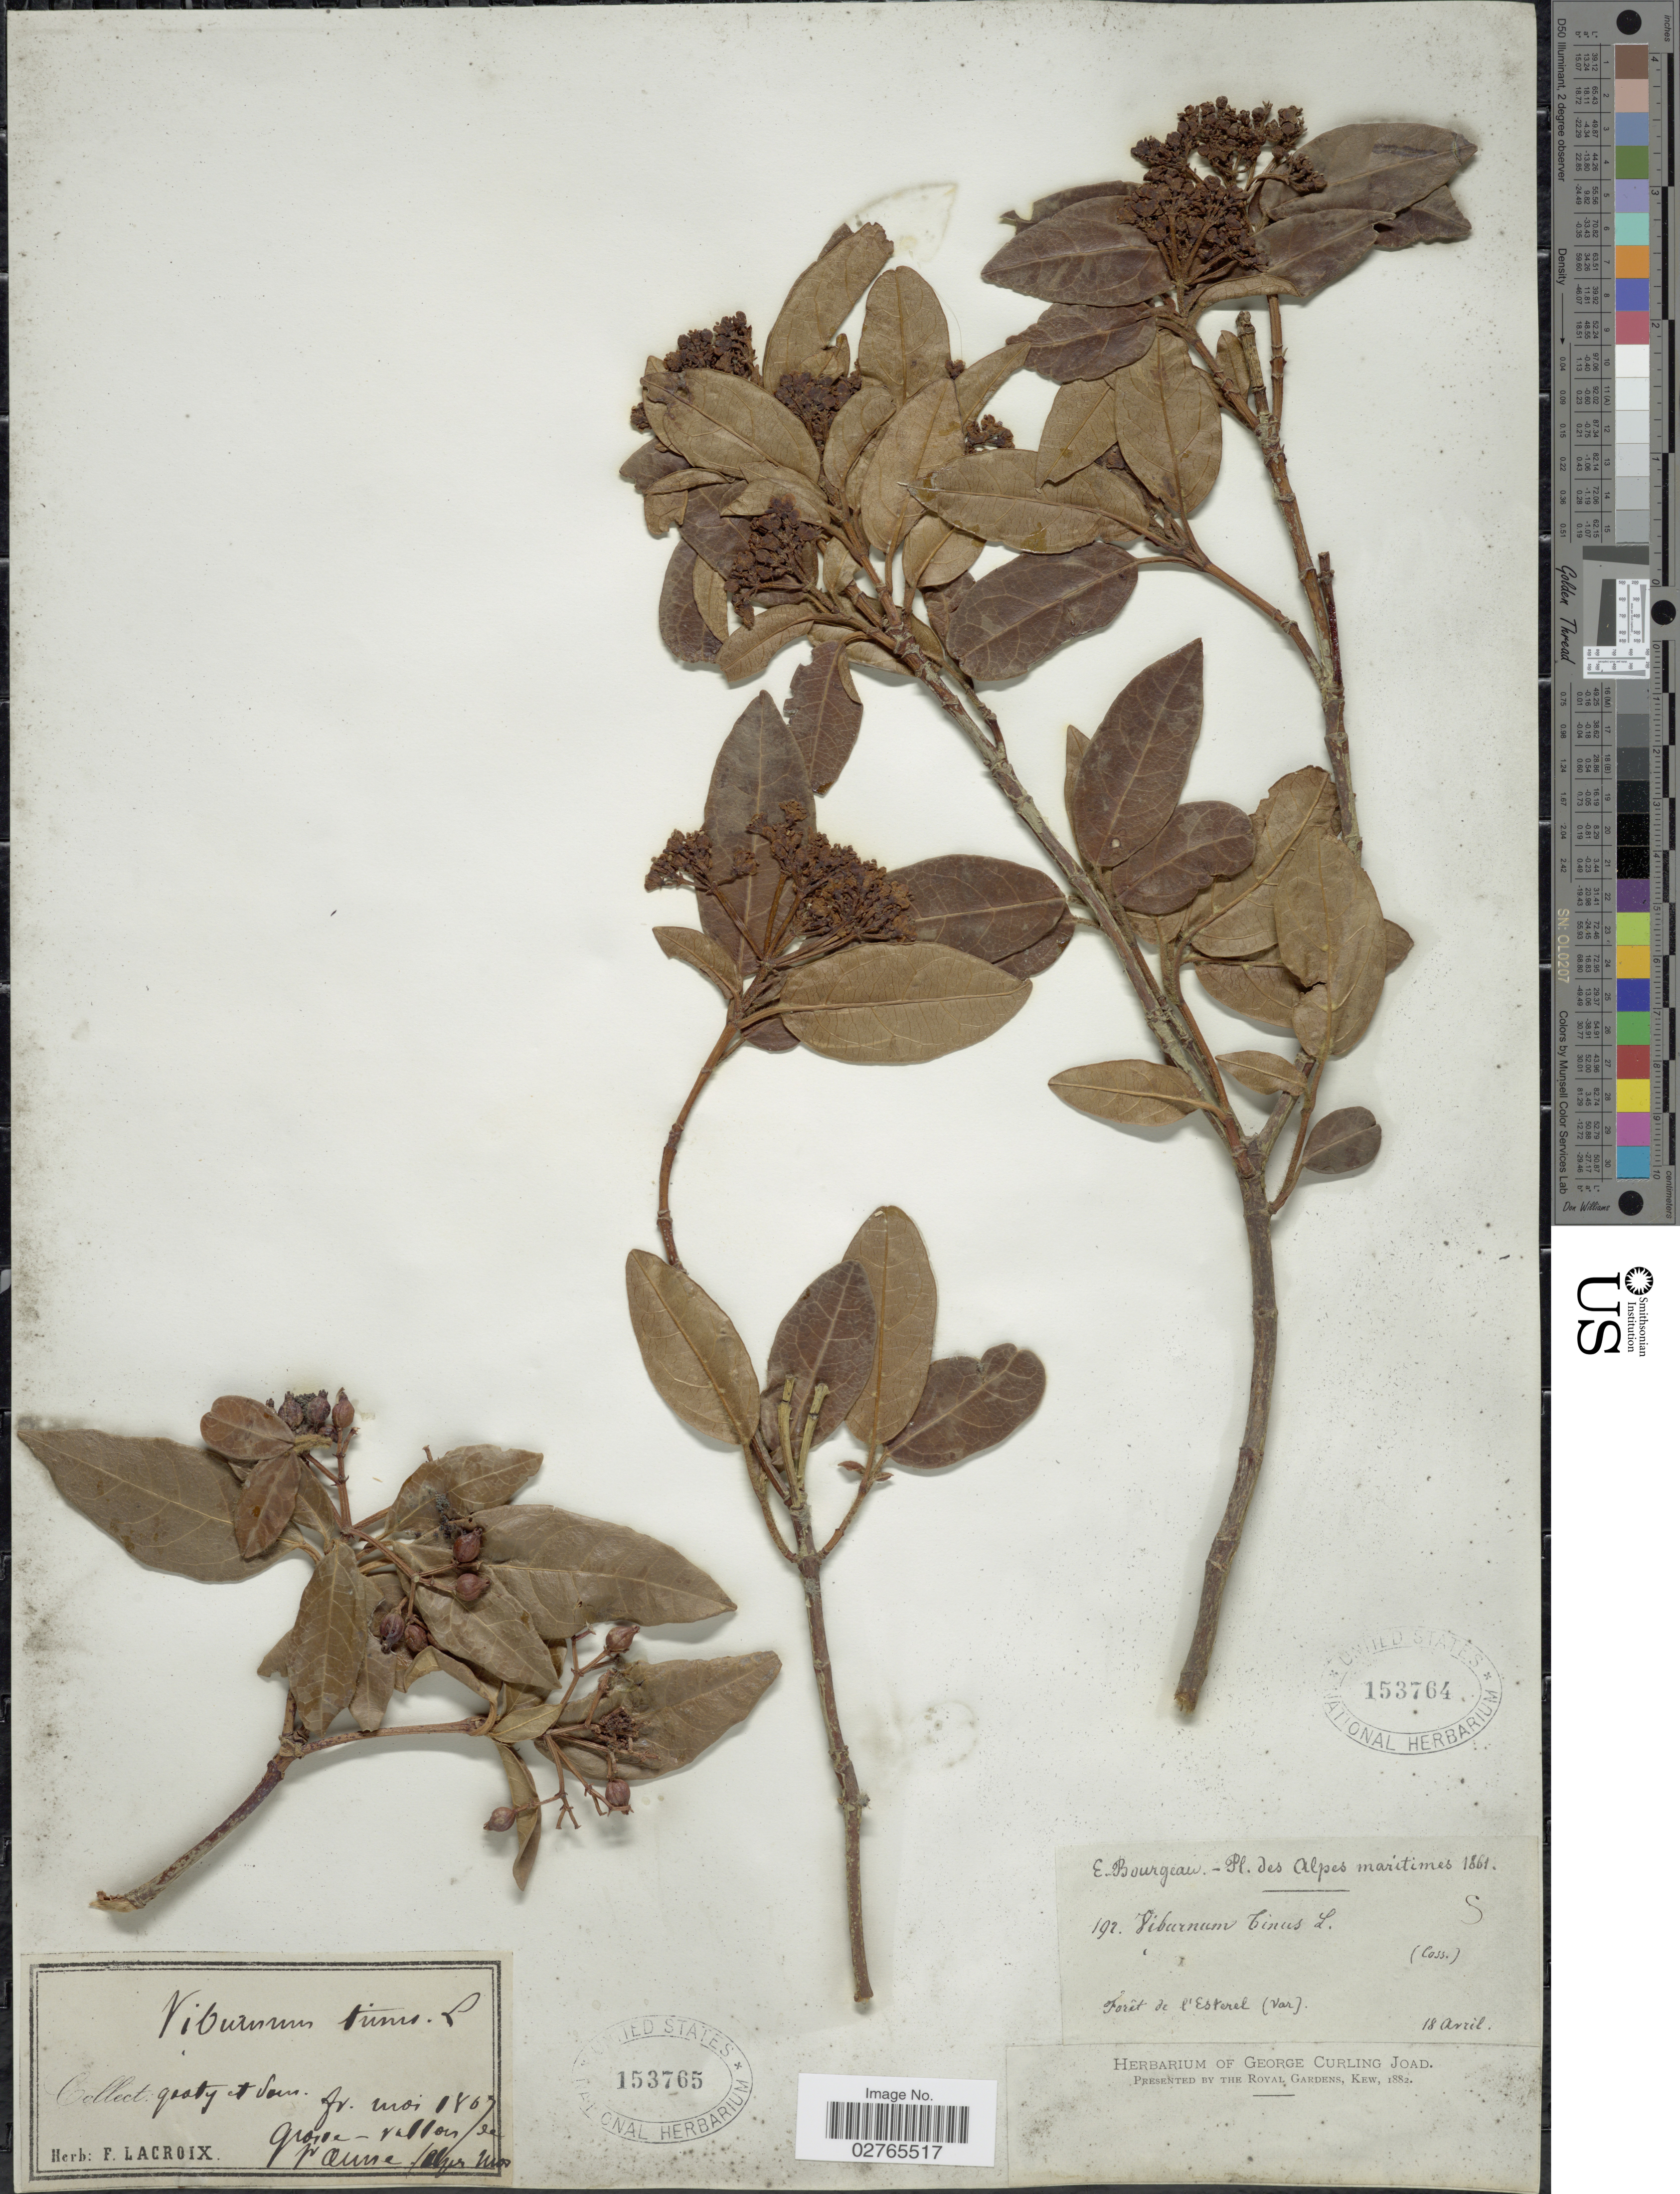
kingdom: Plantae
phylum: Tracheophyta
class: Magnoliopsida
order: Dipsacales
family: Viburnaceae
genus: Viburnum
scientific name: Viburnum tinus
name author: L.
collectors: I. LaCroix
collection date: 1867-05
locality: Gasty et San [interpreted]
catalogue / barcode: US 153765-2